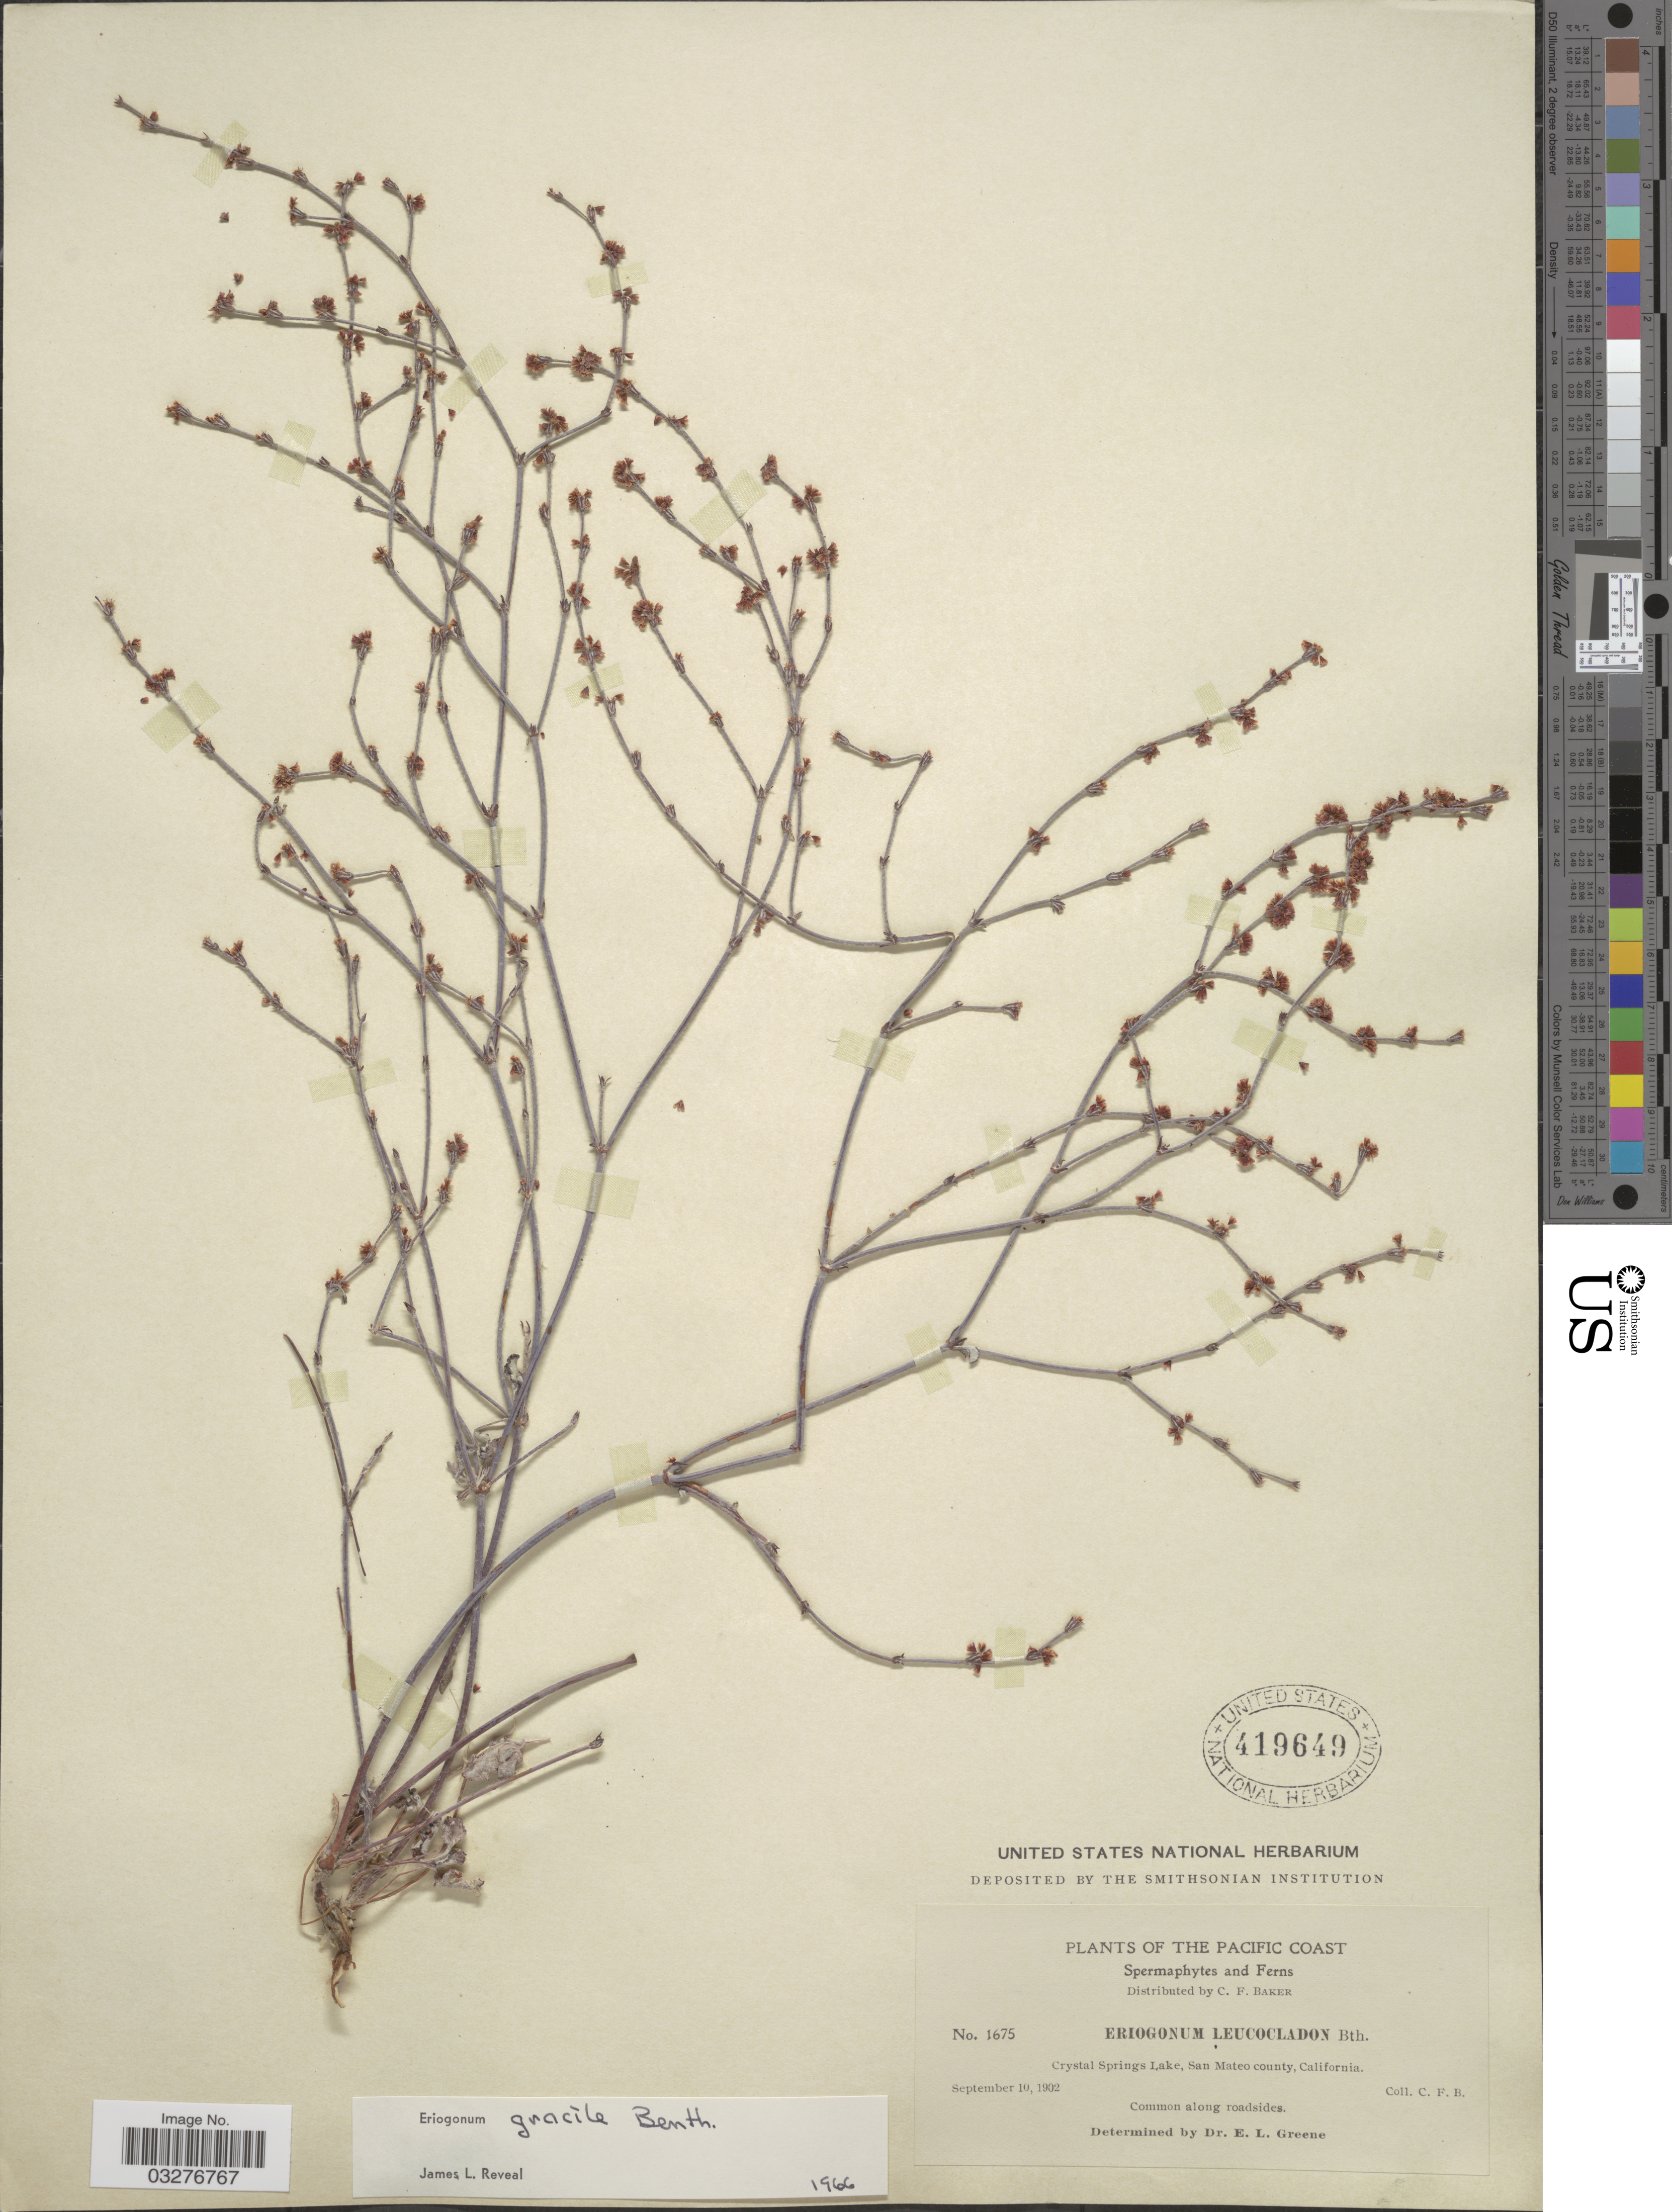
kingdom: Plantae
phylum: Tracheophyta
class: Magnoliopsida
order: Caryophyllales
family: Polygonaceae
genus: Eriogonum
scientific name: Eriogonum gracile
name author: Benth.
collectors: C. F. Baker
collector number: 1675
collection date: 1902-09-10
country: United States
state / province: California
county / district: San Mateo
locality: The Pacific Coast. Crystal Springs Lake, San Mateo county.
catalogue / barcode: US 419649